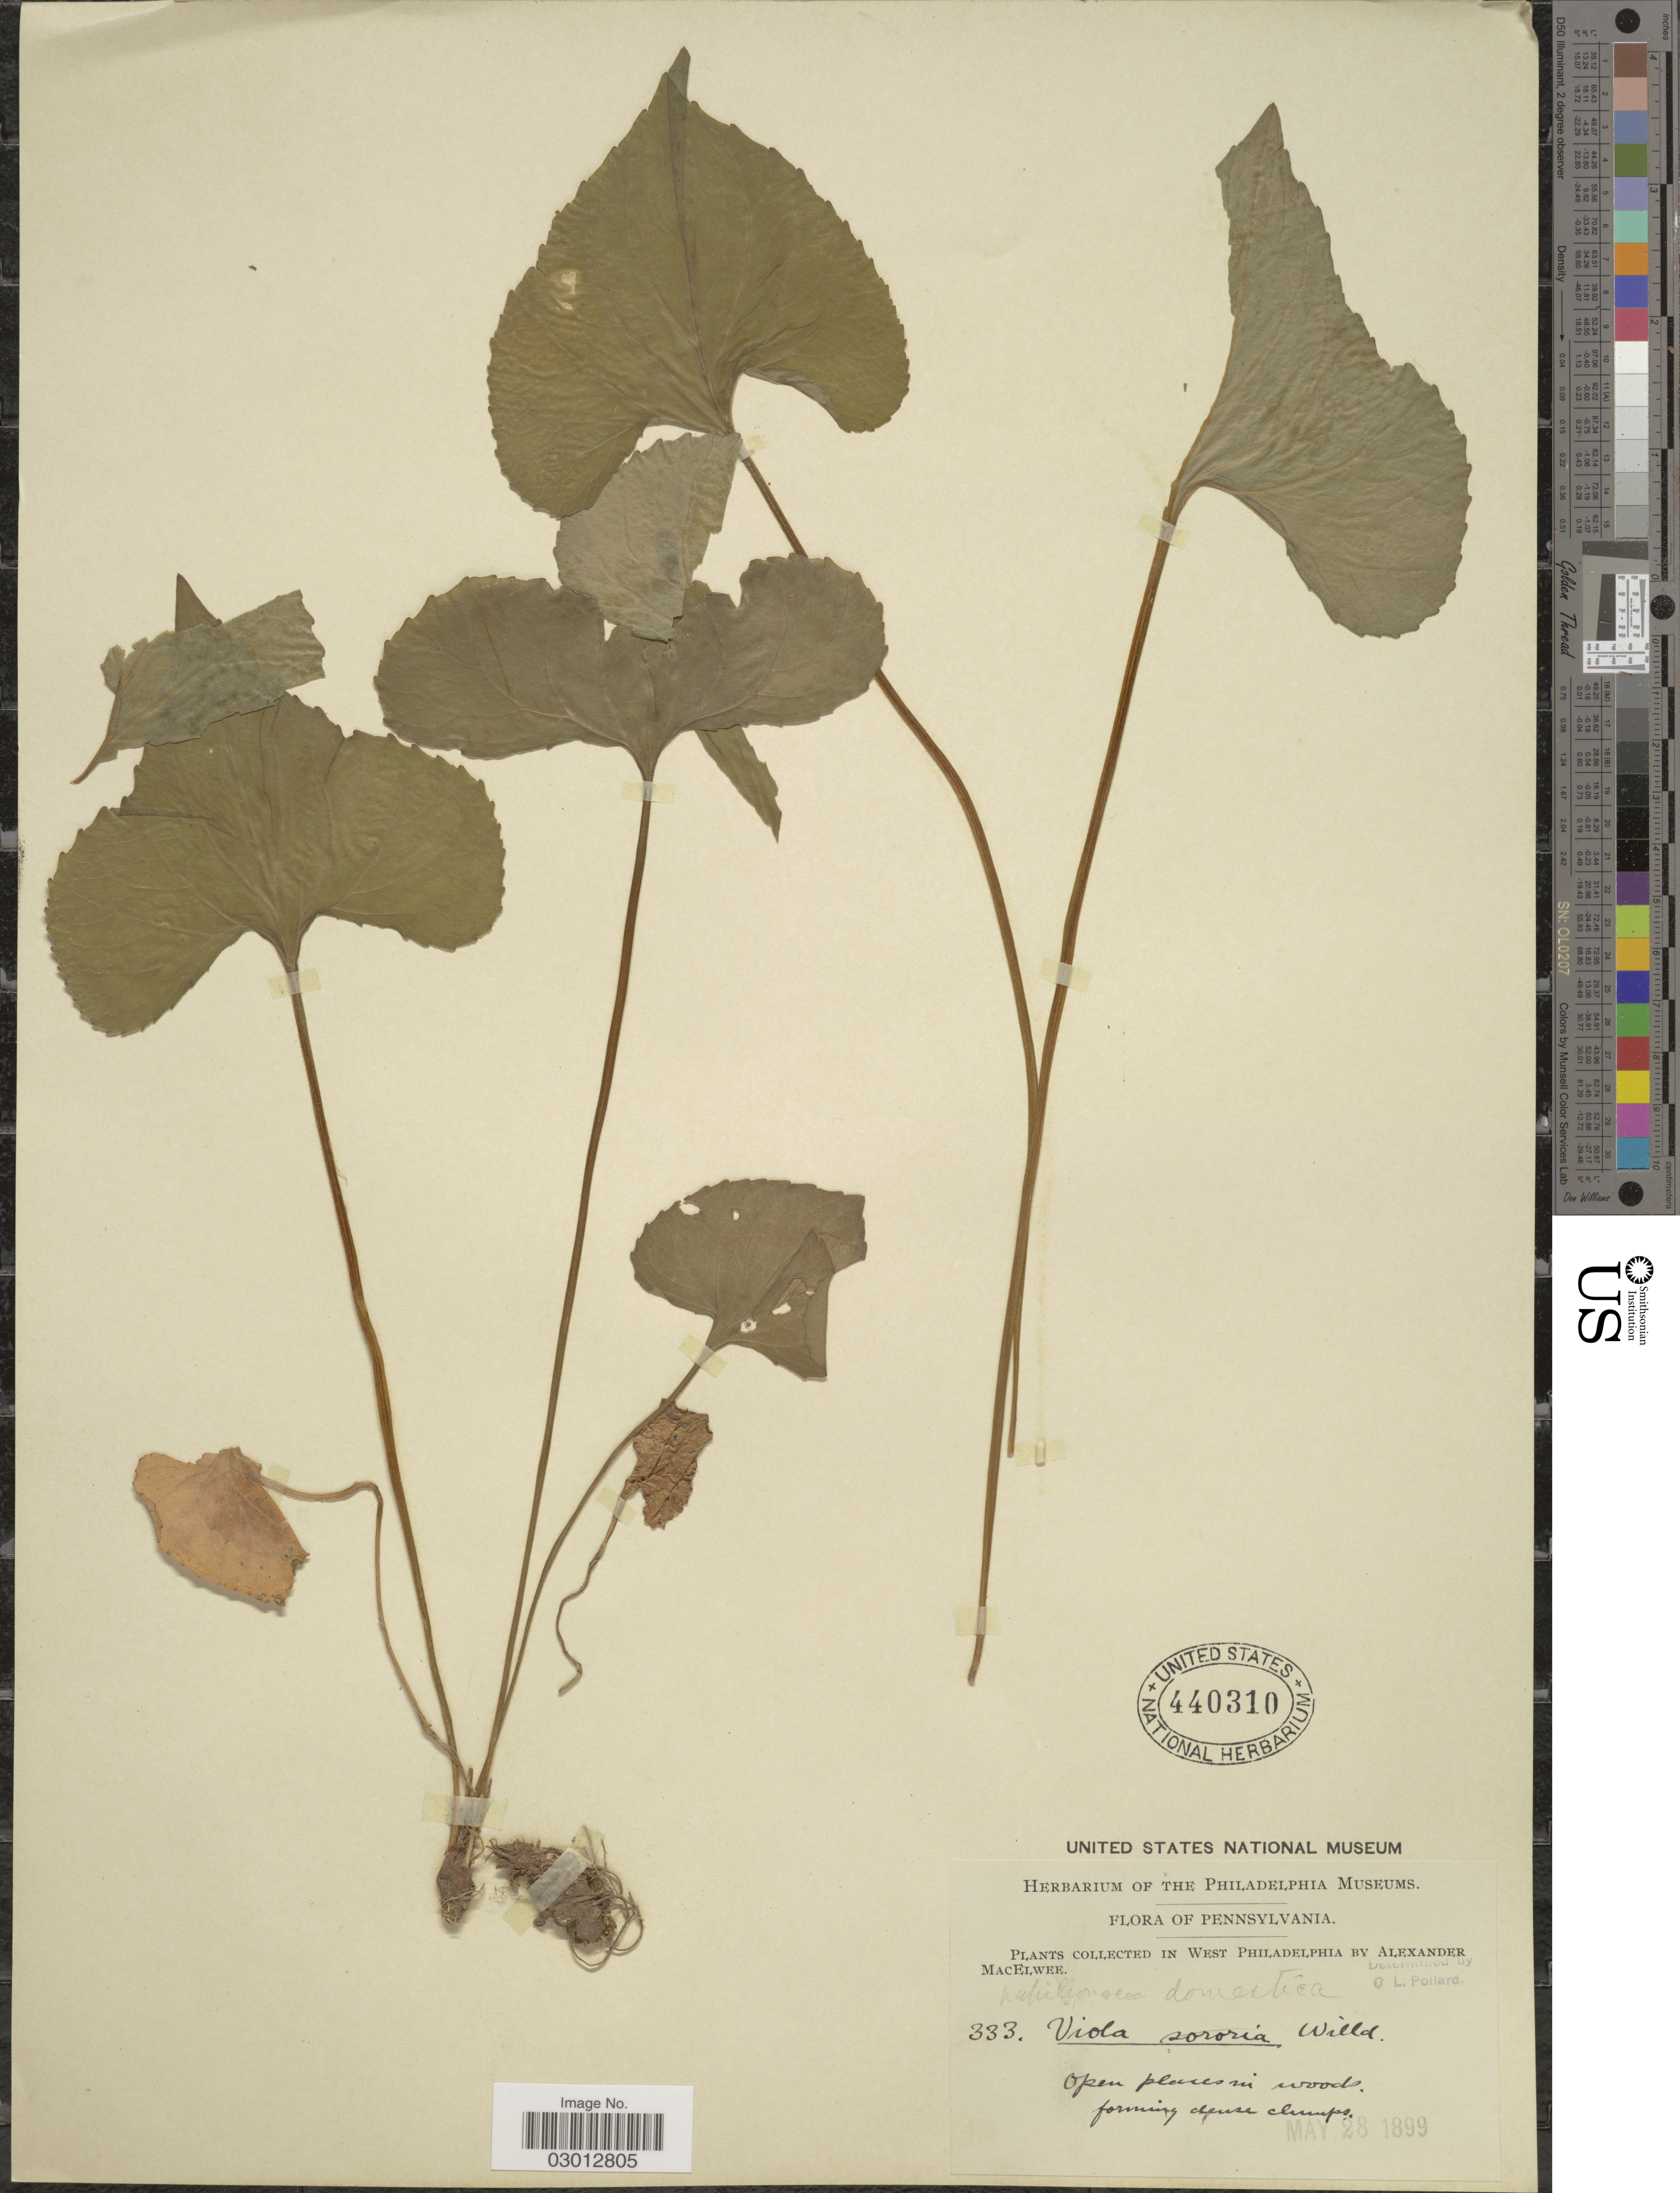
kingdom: Plantae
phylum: Tracheophyta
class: Magnoliopsida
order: Malpighiales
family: Violaceae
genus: Viola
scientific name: Viola papilionacea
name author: Pursh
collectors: A. MacElwee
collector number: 333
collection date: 1899-05-28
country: United States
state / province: Pennsylvania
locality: In West Philadelphia.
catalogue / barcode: US 440310